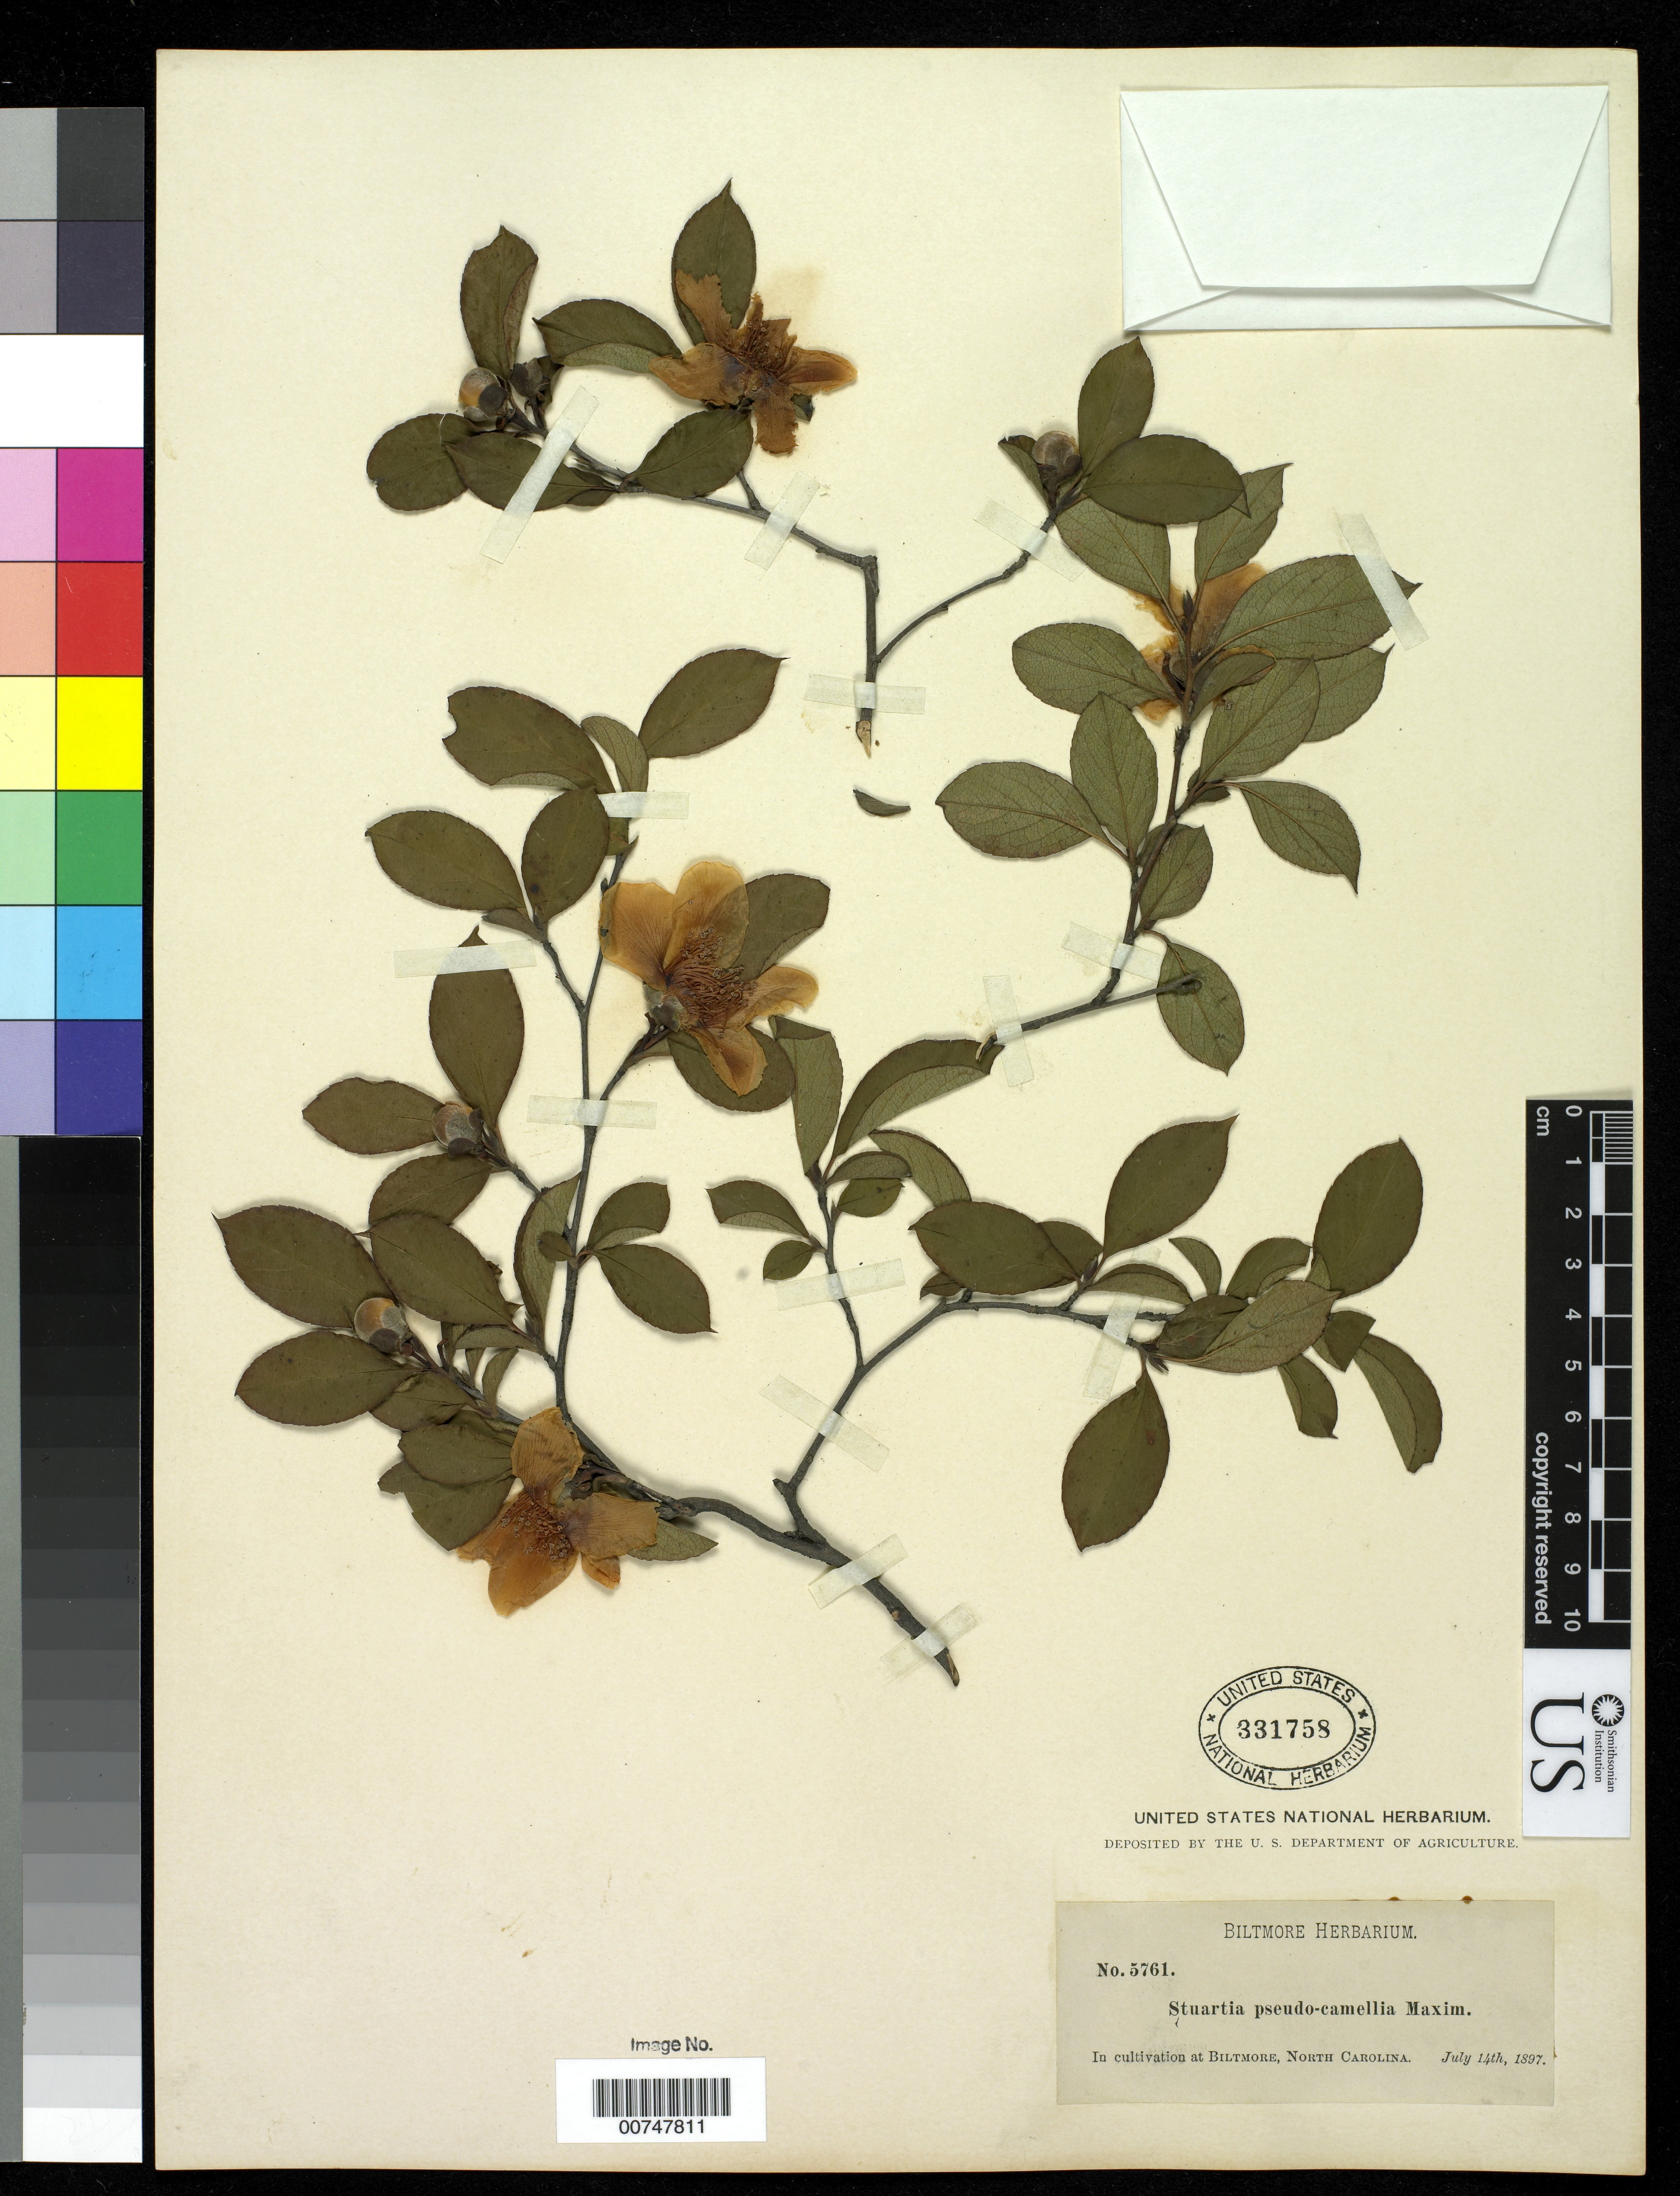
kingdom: Plantae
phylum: Tracheophyta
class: Magnoliopsida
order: Ericales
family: Theaceae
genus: Stewartia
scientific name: Stewartia pseudocamellia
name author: Maxim.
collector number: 5761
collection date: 1897-07-14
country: United States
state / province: North Carolina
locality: Biltmore Estate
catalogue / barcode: US 331758